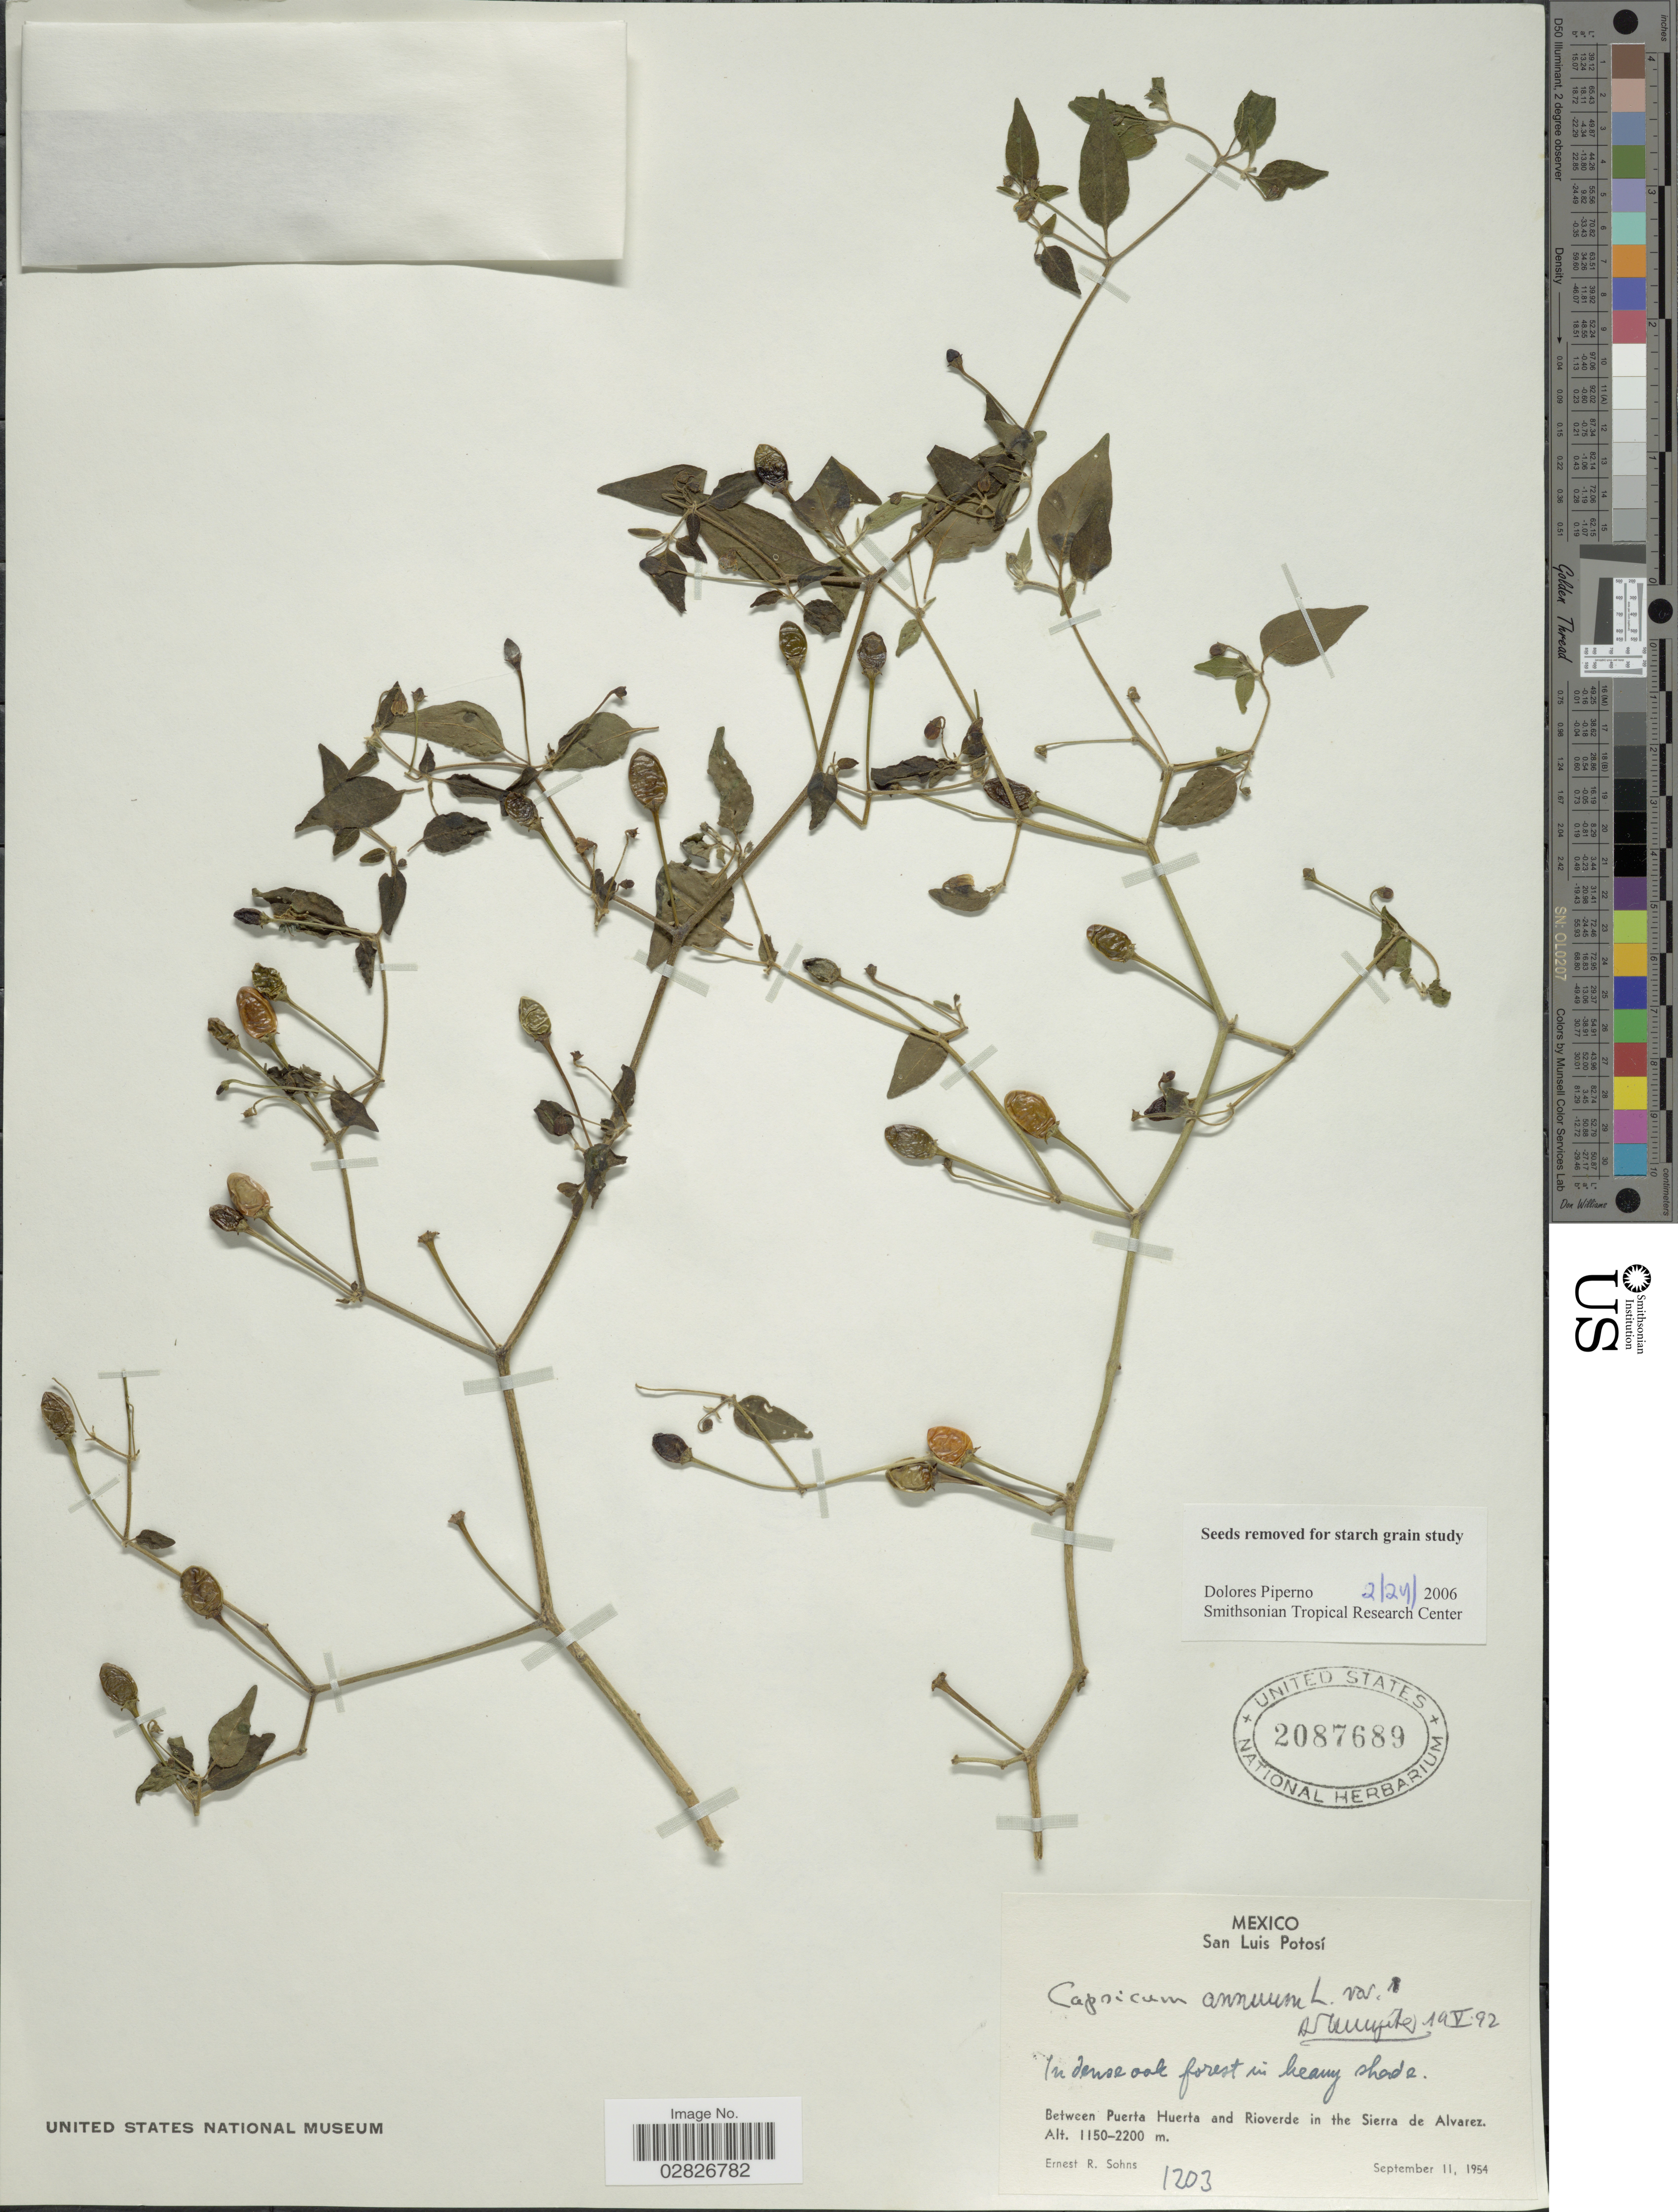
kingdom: Plantae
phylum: Tracheophyta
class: Magnoliopsida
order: Solanales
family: Solanaceae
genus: Capsicum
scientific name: Capsicum annuum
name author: L.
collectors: E. R. Sohns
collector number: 1203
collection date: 1954-09-11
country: Mexico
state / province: San Luis Potosí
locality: Between Puerta Huerta and Rioverde in the Sierra de Alvarez.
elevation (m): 1150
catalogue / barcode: US 2087689